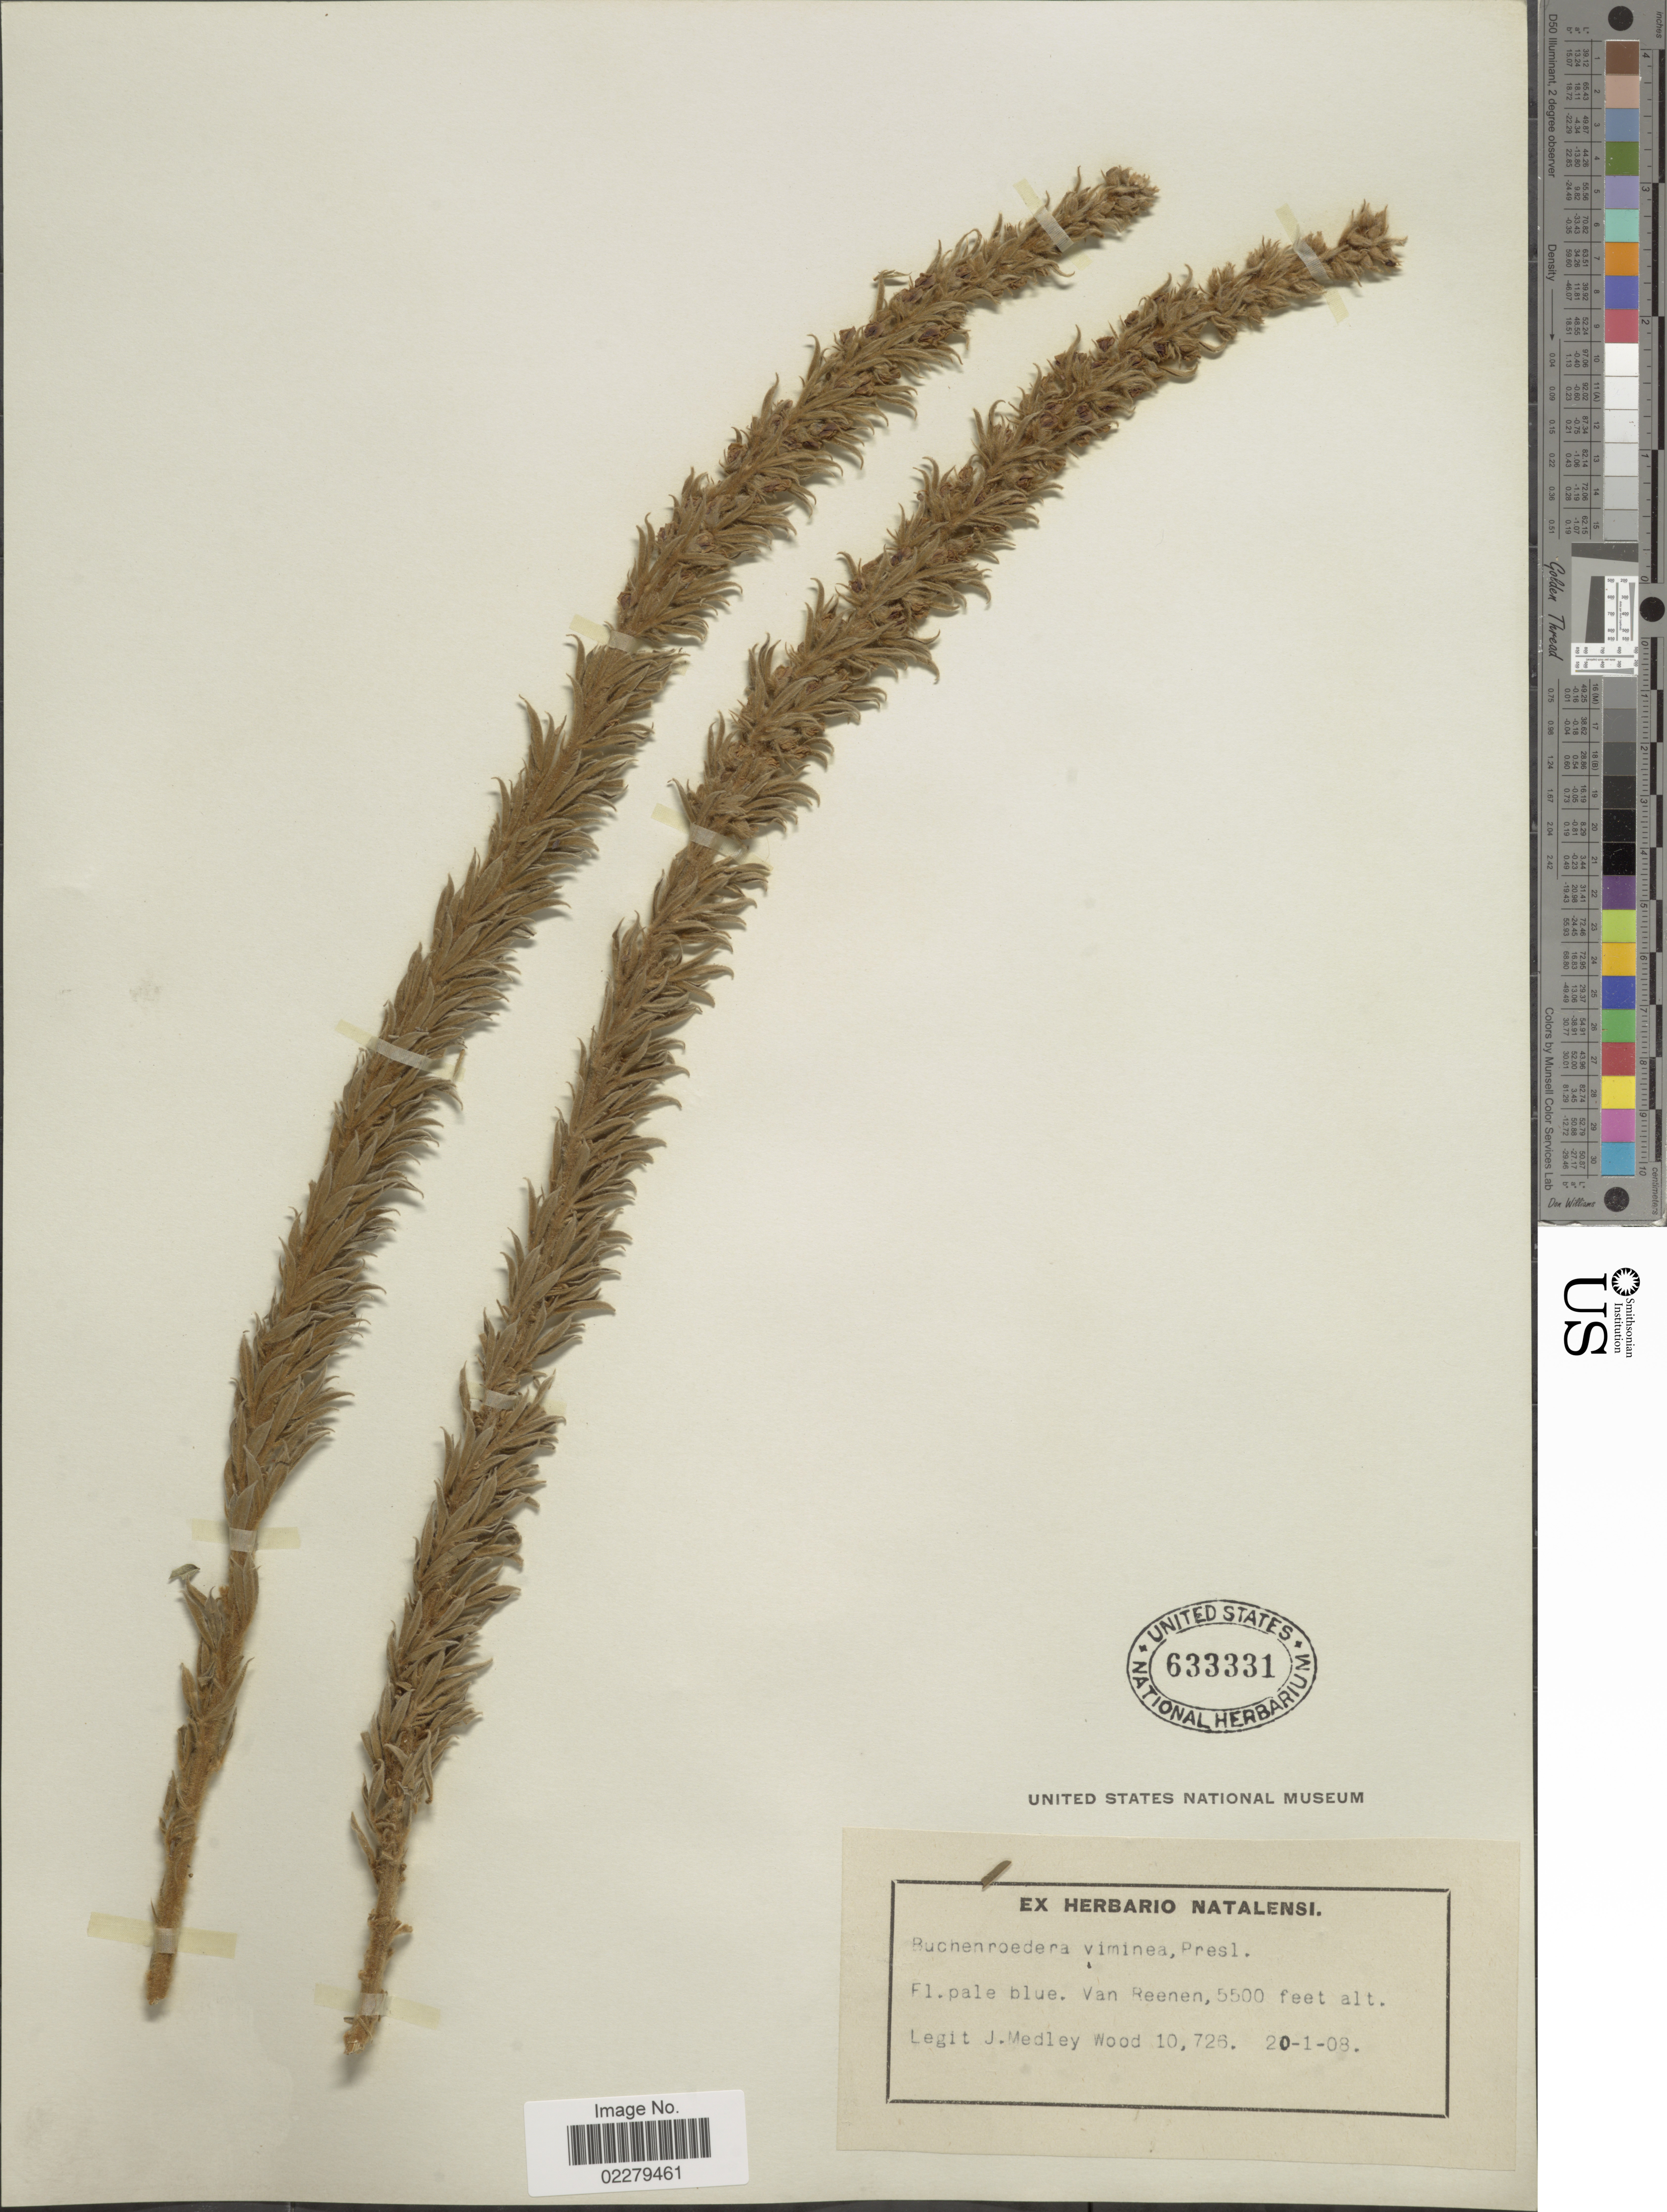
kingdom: Plantae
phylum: Tracheophyta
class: Magnoliopsida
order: Fabales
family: Fabaceae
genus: Lotononis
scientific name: Lotononis viminea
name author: (E. Mey.) B.-E. van Wyk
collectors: J. Medley Wood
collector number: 10726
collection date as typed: Transcribed d/m/y: 20/1/8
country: South Africa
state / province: KwaZulu-Natal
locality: Van Reenen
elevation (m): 1676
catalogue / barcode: US 633331